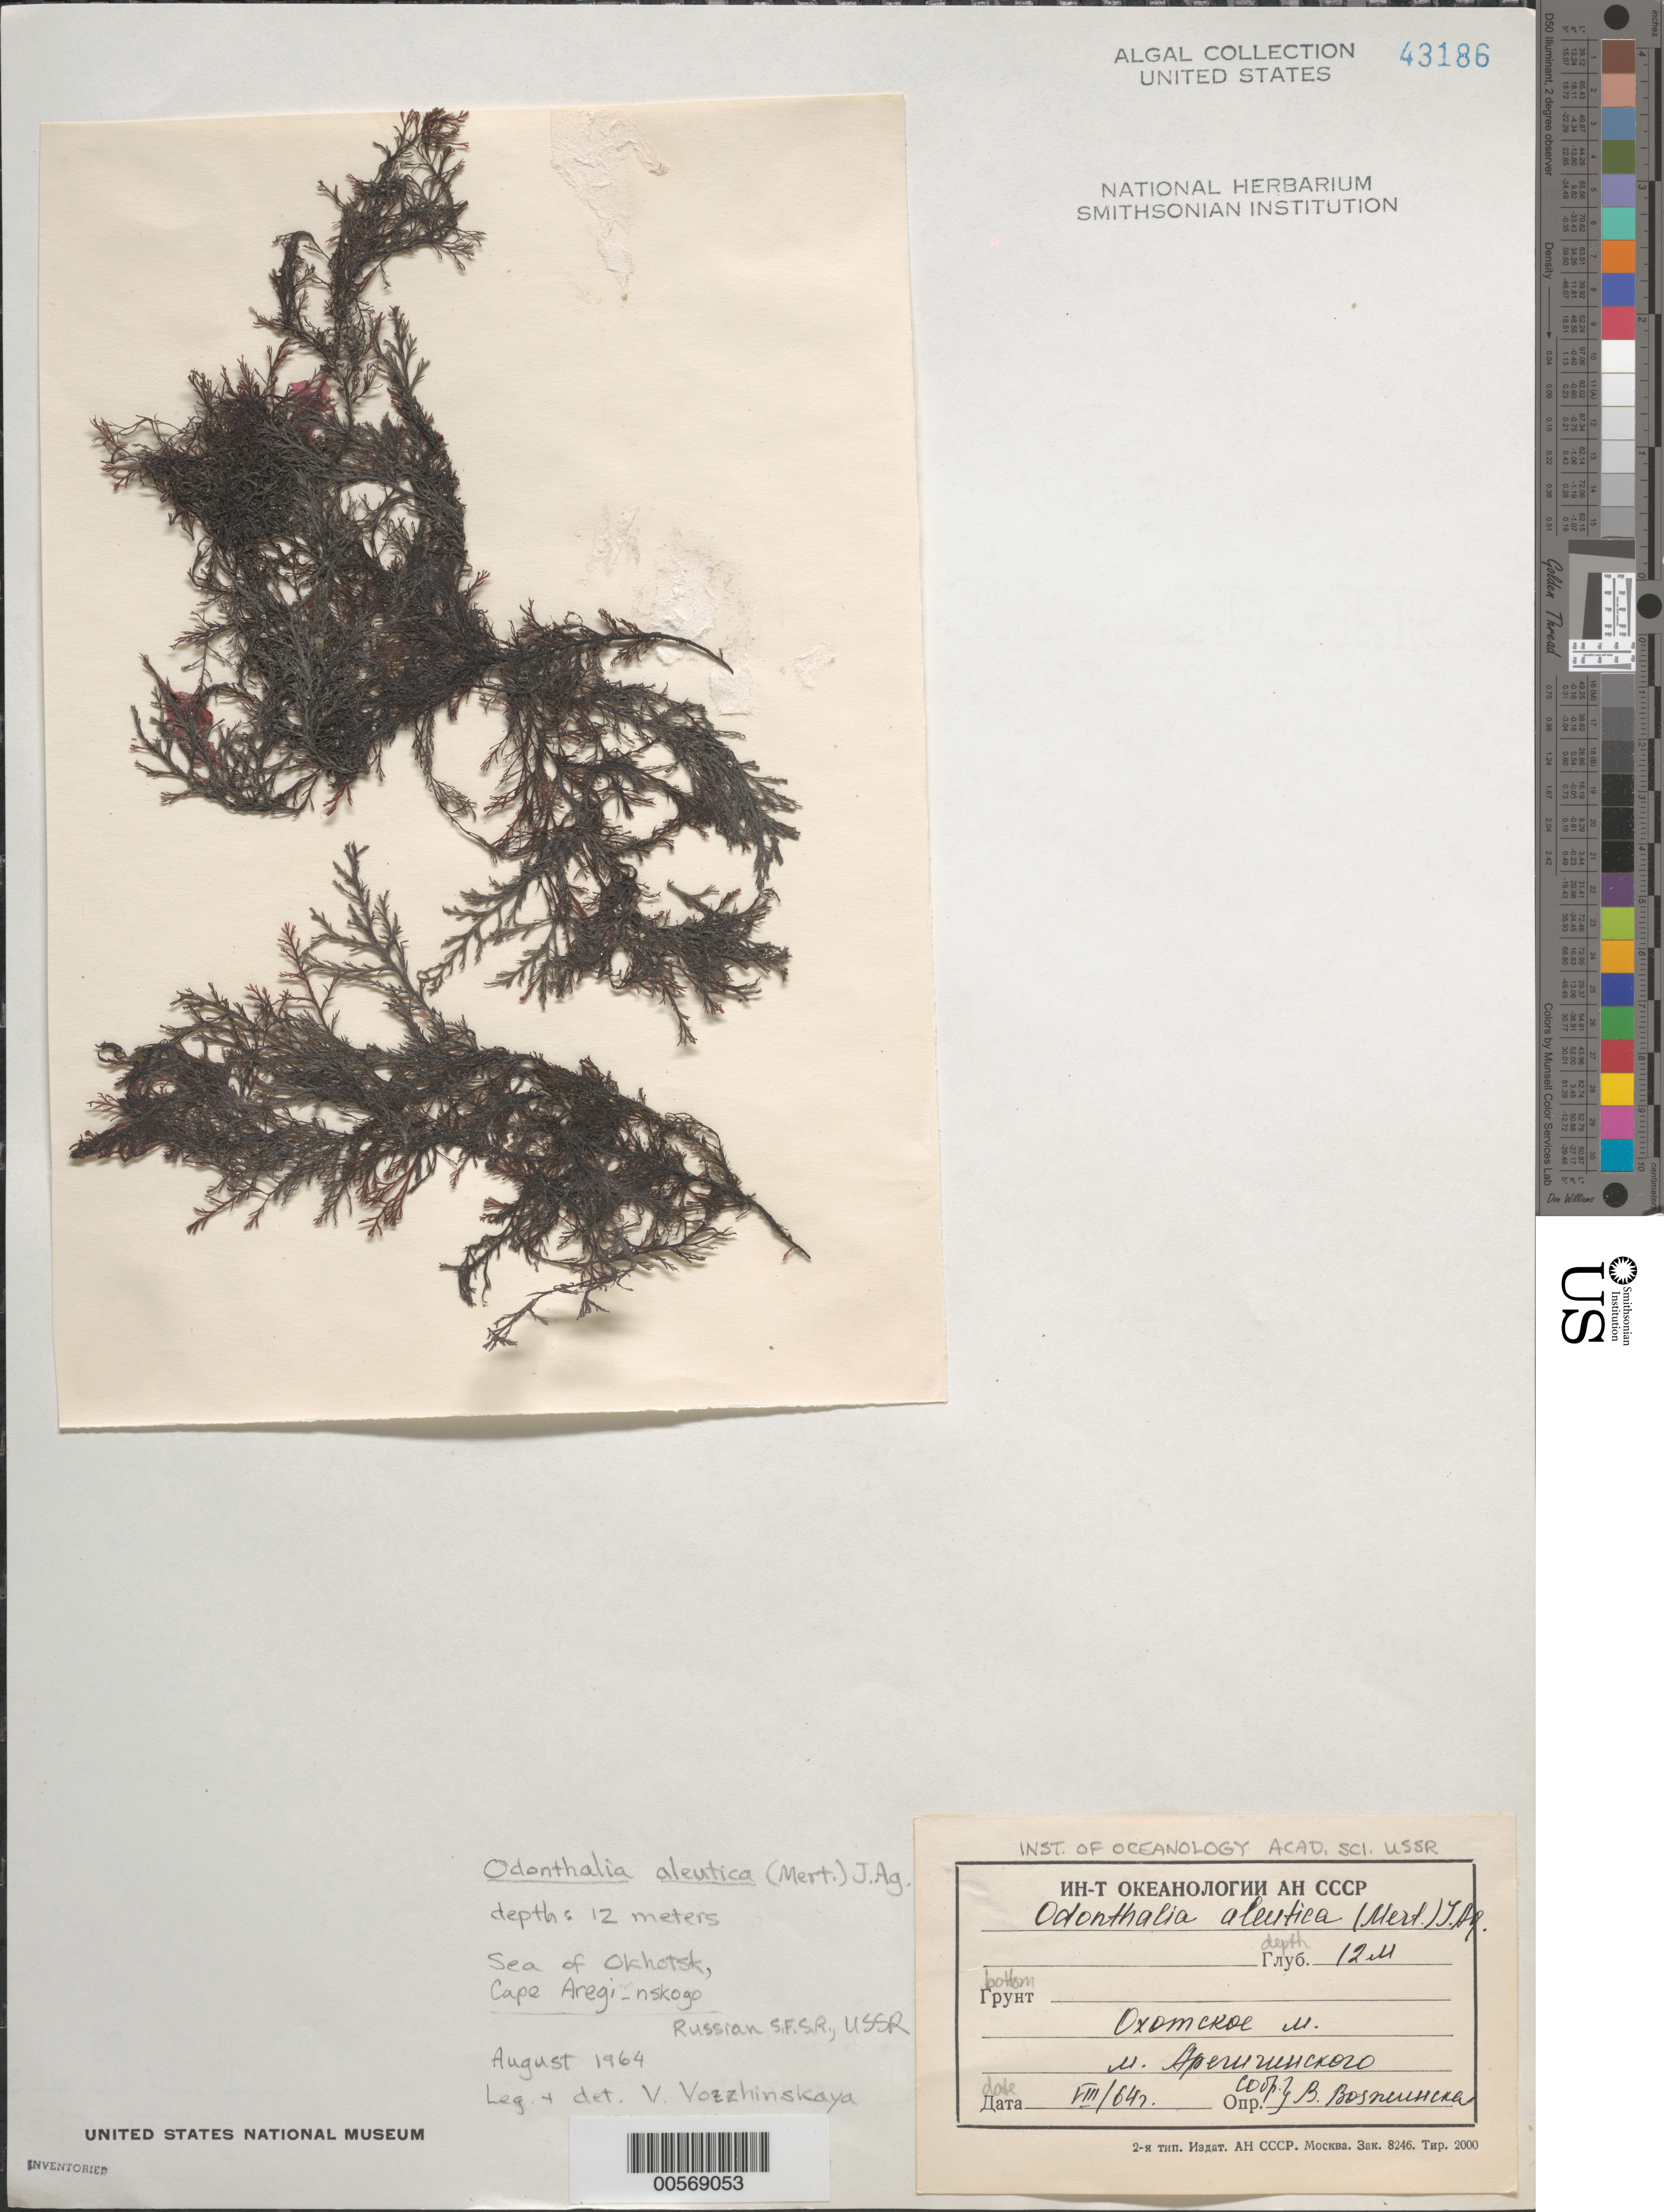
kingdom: Plantae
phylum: Rhodophyta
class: Florideophyceae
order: Ceramiales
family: Rhodomelaceae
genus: Odonthalia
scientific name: Odonthalia floccosa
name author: (Esper) Falkenb.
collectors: V. Vozzhinskaya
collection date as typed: Aug 1964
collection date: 1964-08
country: Russian Federation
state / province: Magadan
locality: Sea of Okhotsk, Cape Aregimnskogo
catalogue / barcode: US 43186